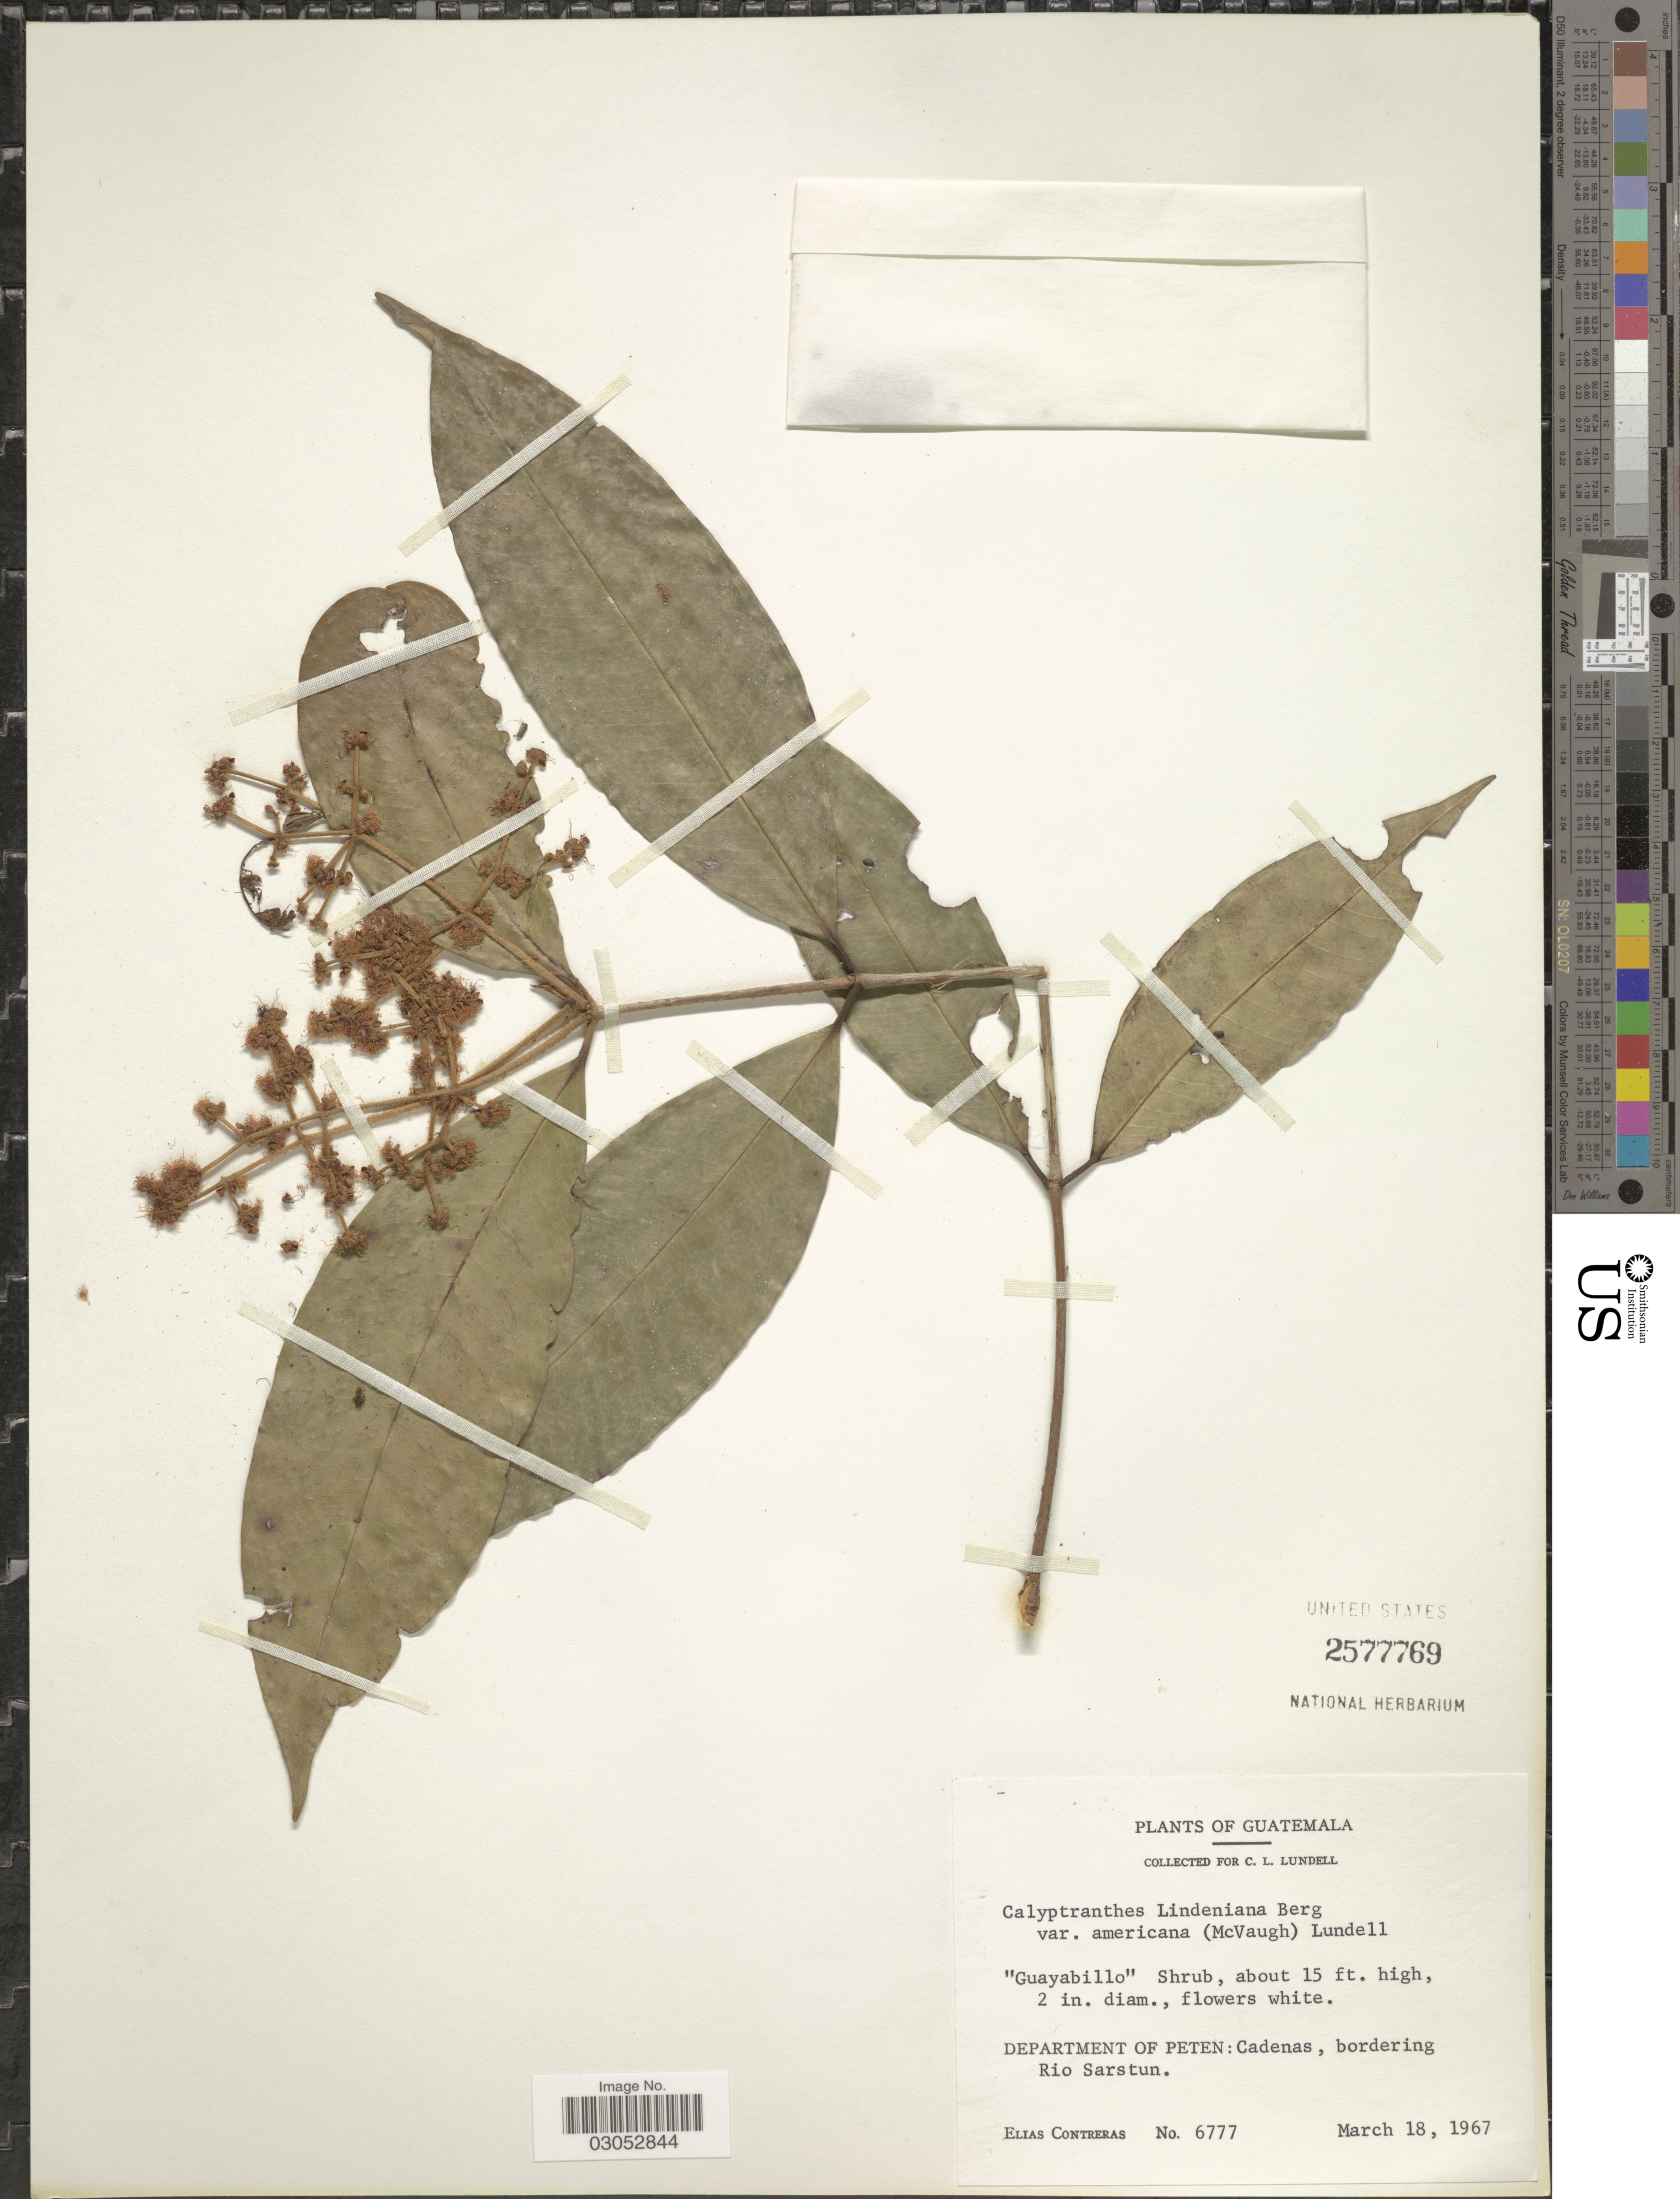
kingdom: Plantae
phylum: Tracheophyta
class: Magnoliopsida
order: Myrtales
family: Myrtaceae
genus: Myrcia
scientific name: Myrcia pendens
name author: A.R. Lourenço & Sánchez-Cháv.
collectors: E. Contreras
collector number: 6777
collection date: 1967-03-18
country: Guatemala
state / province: El Petén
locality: Department of Peten: Cadenas, bordering Rio Sarstun.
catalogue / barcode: US 2577769